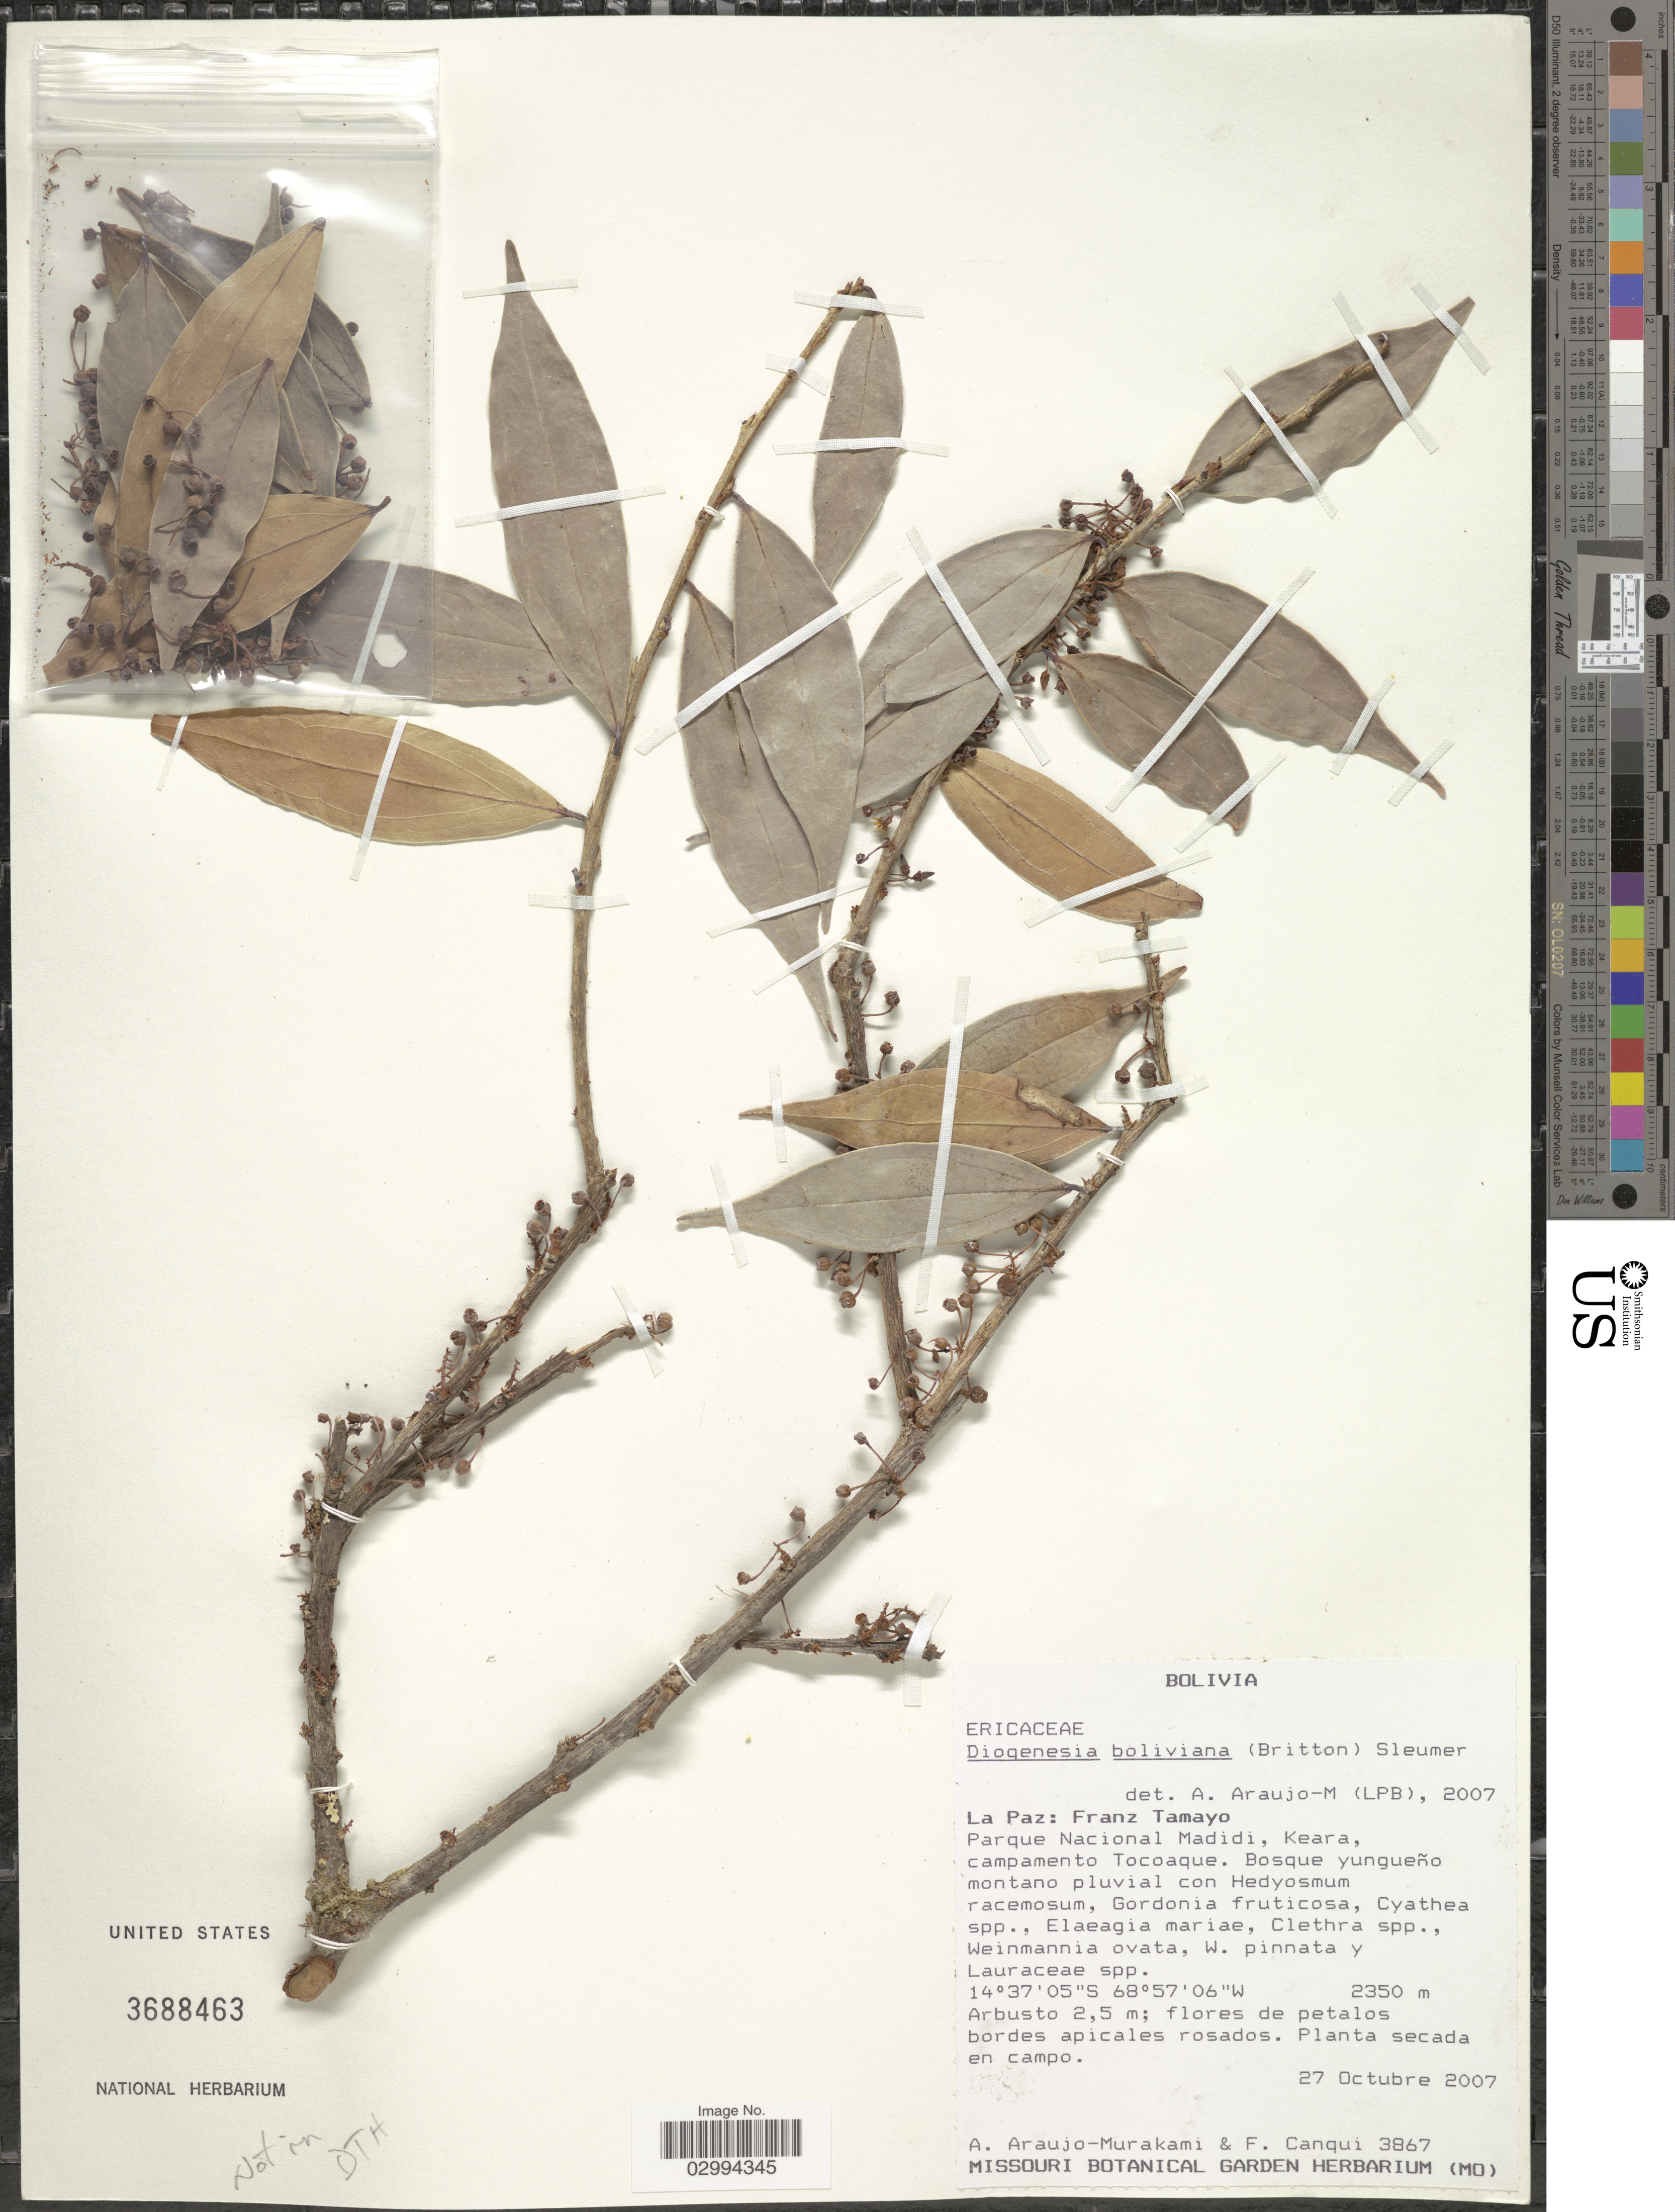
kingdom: Plantae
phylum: Tracheophyta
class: Magnoliopsida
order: Ericales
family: Ericaceae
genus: Diogenesia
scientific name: Diogenesia boliviana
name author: (Britton) Sleumer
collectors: A. Araujo-Murakami & F. Canqui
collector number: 3867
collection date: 2007-10-27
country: Bolivia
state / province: La Paz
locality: Franz Tamayo, Parque Nacional Madidi, Keara, campamento Tocoaque.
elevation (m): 2350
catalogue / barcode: US 3688463